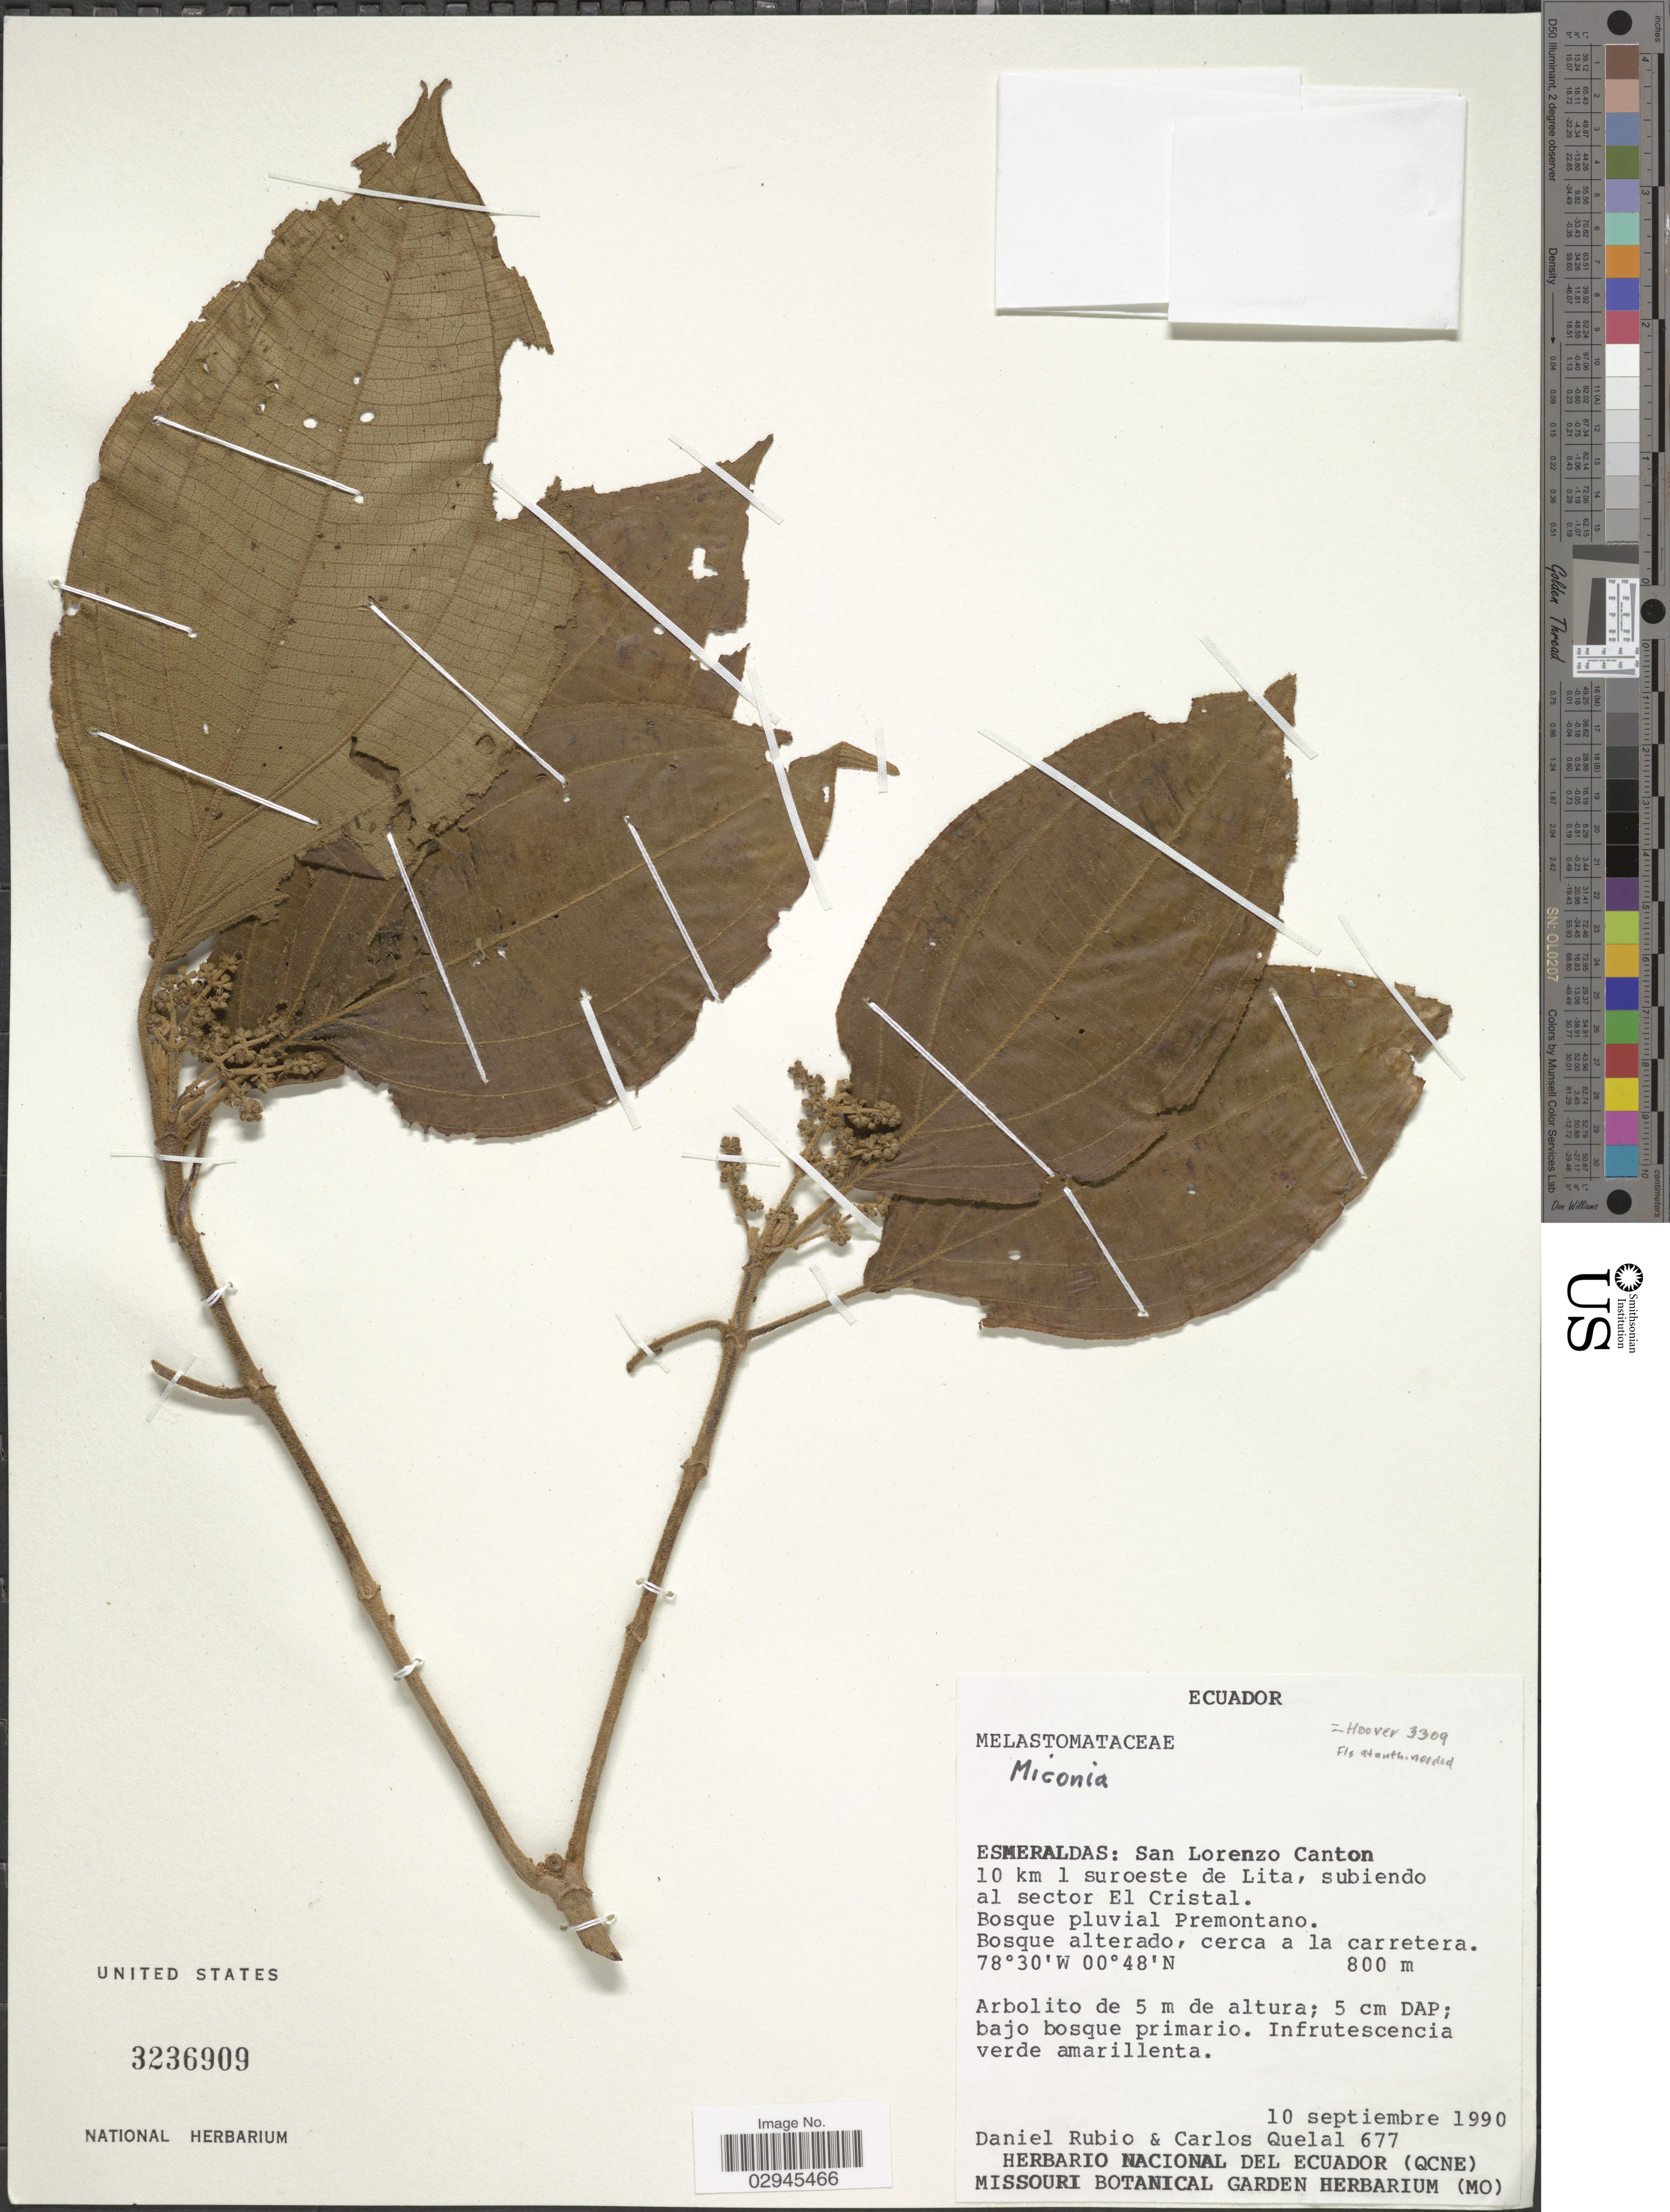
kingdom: Plantae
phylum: Tracheophyta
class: Magnoliopsida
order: Myrtales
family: Melastomataceae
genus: Miconia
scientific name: Miconia sp.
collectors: D. Rubio & C. Quelal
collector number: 677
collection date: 1990-09-10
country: Ecuador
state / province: Esmeraldas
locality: San Lorenzo Canton. 10 km 1 suroeste de Lita, subiendo al sector El Cristal. Bosque pluvial Premontano.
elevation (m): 800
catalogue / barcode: US 3236909